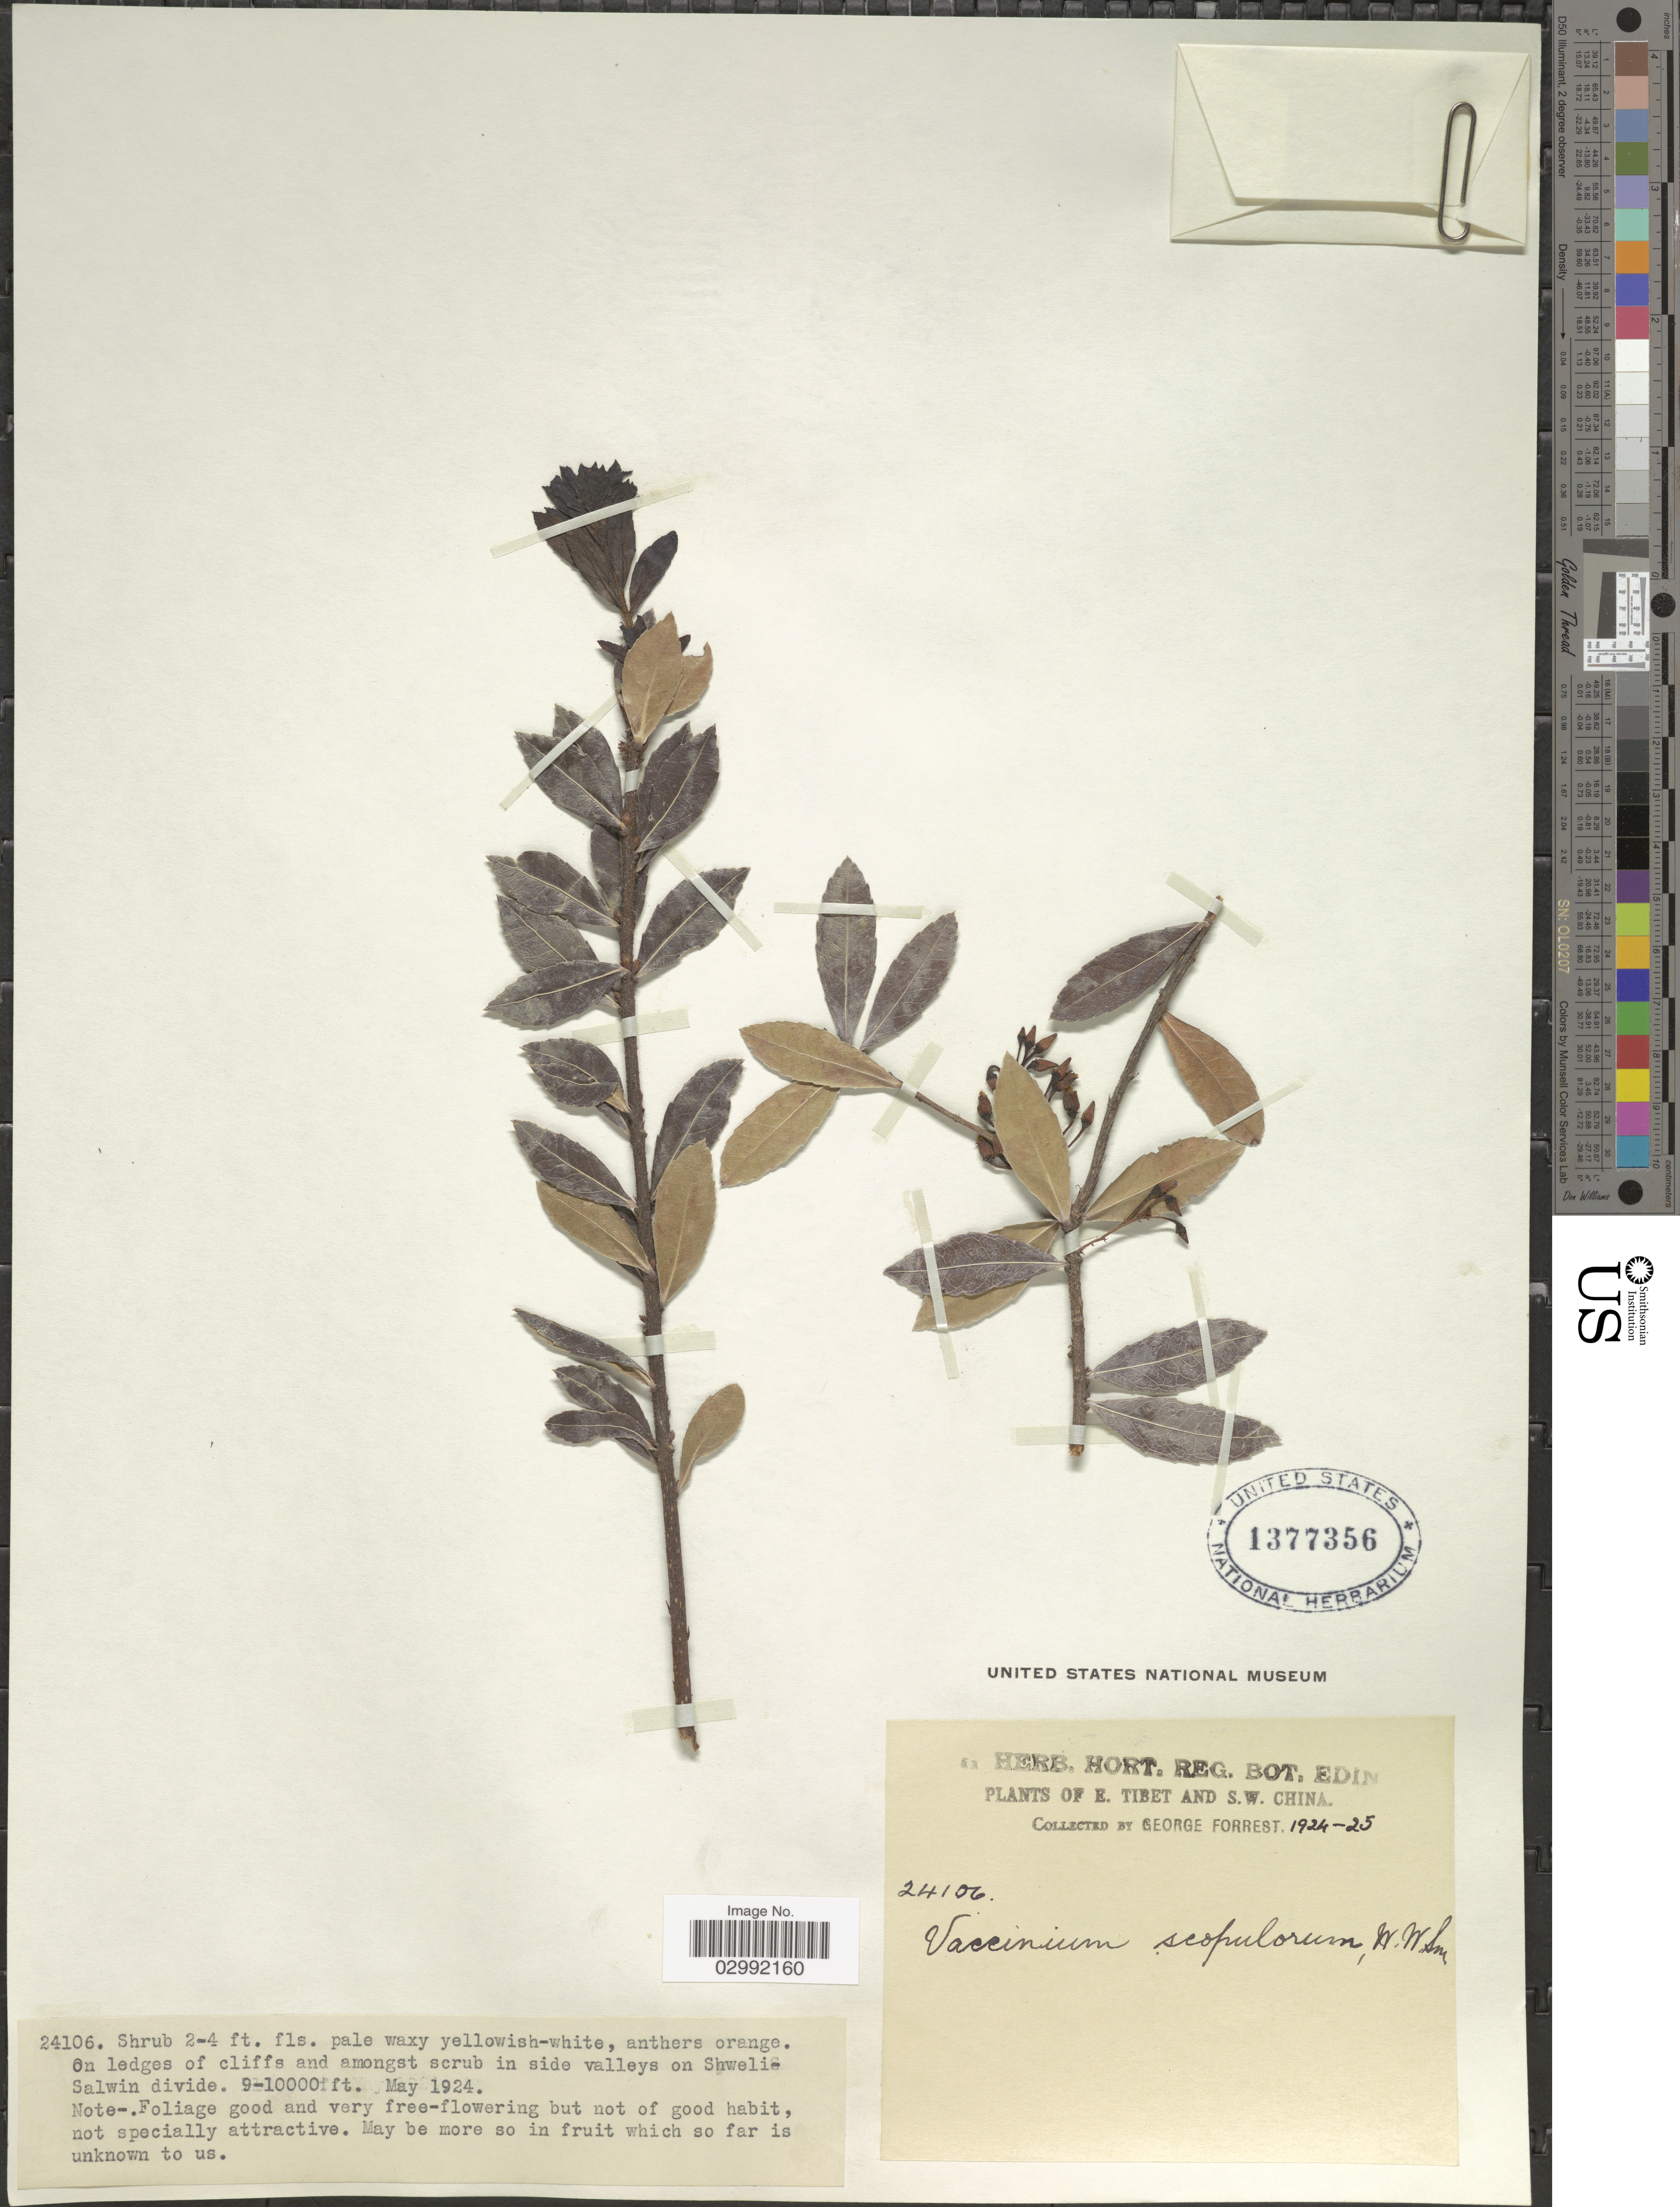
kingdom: Plantae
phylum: Tracheophyta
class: Magnoliopsida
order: Ericales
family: Ericaceae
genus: Vaccinium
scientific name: Vaccinium scopulorum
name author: W.W. Sm.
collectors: G. Forrest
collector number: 24106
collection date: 1924-05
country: China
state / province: Xizang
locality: E. Tibet and S.W. China, On cliffs in side valleys on Shweli-Salwin divide N. of Ho-tou.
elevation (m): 2743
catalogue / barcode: US 1377356